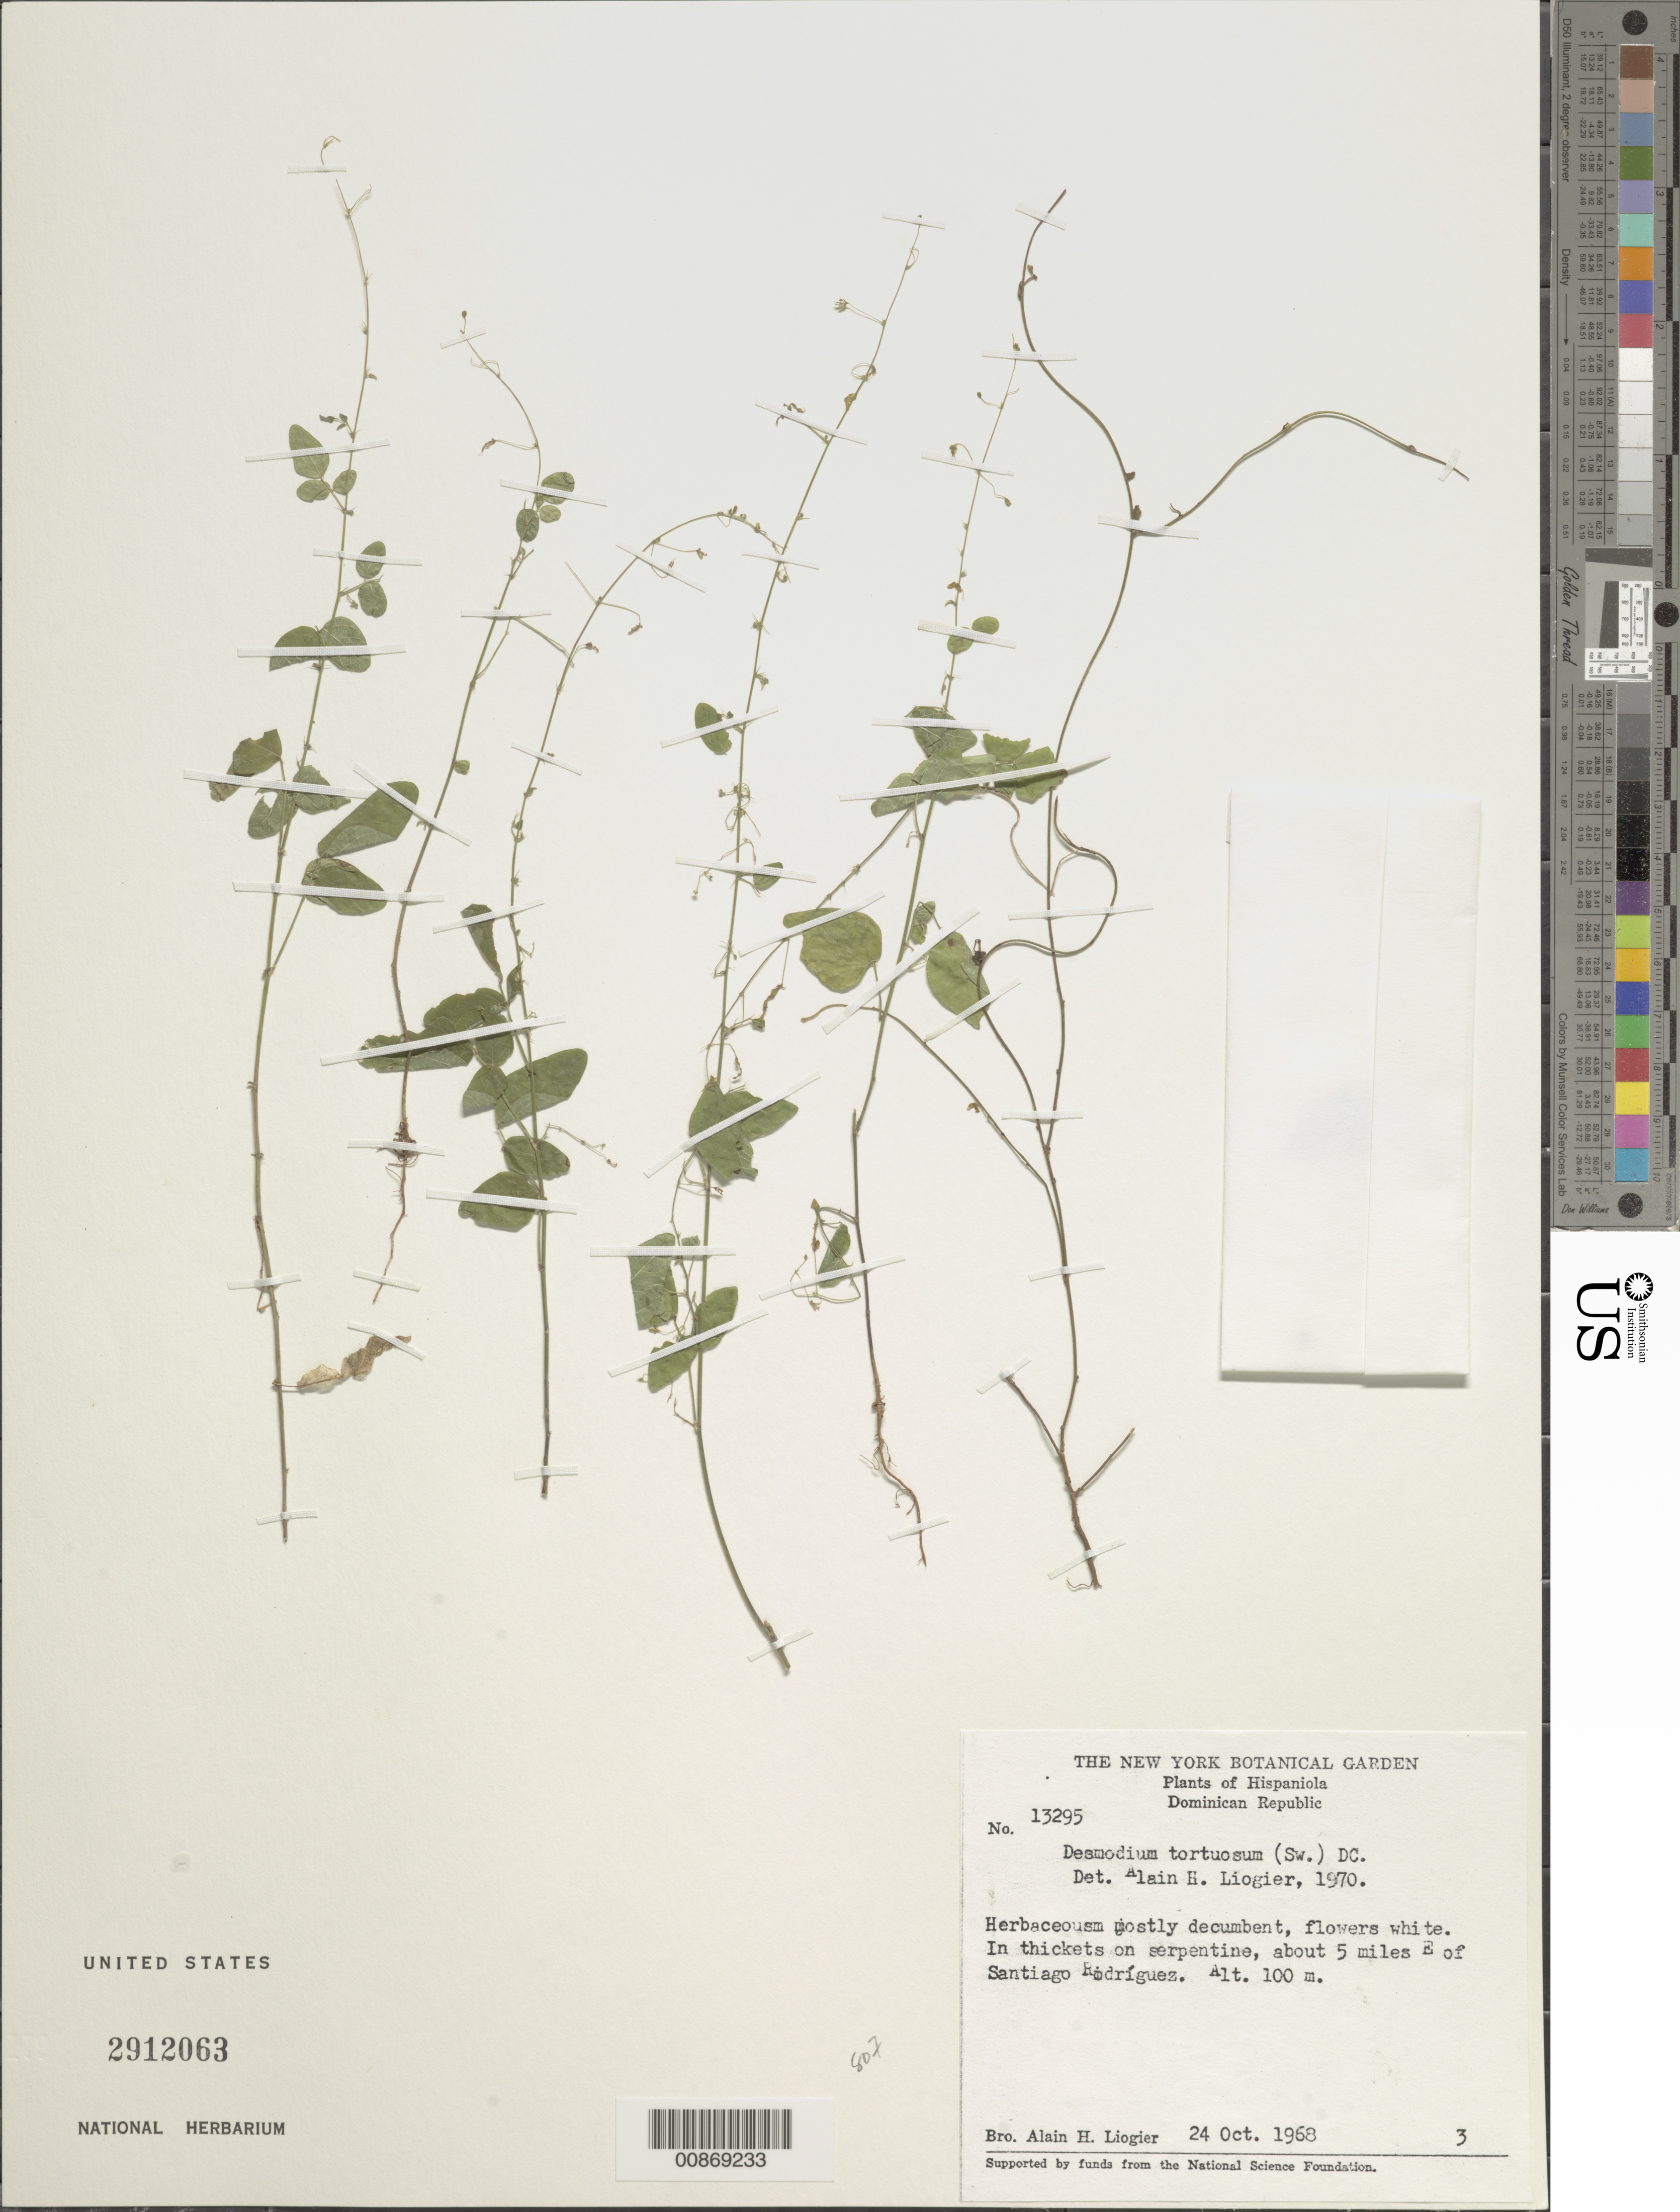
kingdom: Plantae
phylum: Tracheophyta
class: Magnoliopsida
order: Fabales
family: Fabaceae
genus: Desmodium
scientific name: Desmodium tortuosum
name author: (Sw.) DC.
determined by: Liogier, Alain H.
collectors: A. H. Liogier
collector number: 13295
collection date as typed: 24 Oct 1968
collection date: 1968-10-24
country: Dominican Republic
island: Hispaniola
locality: About 5 miles E of Santiago Rodríguez.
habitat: In thickets on serpentine.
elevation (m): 100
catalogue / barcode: US 2912063